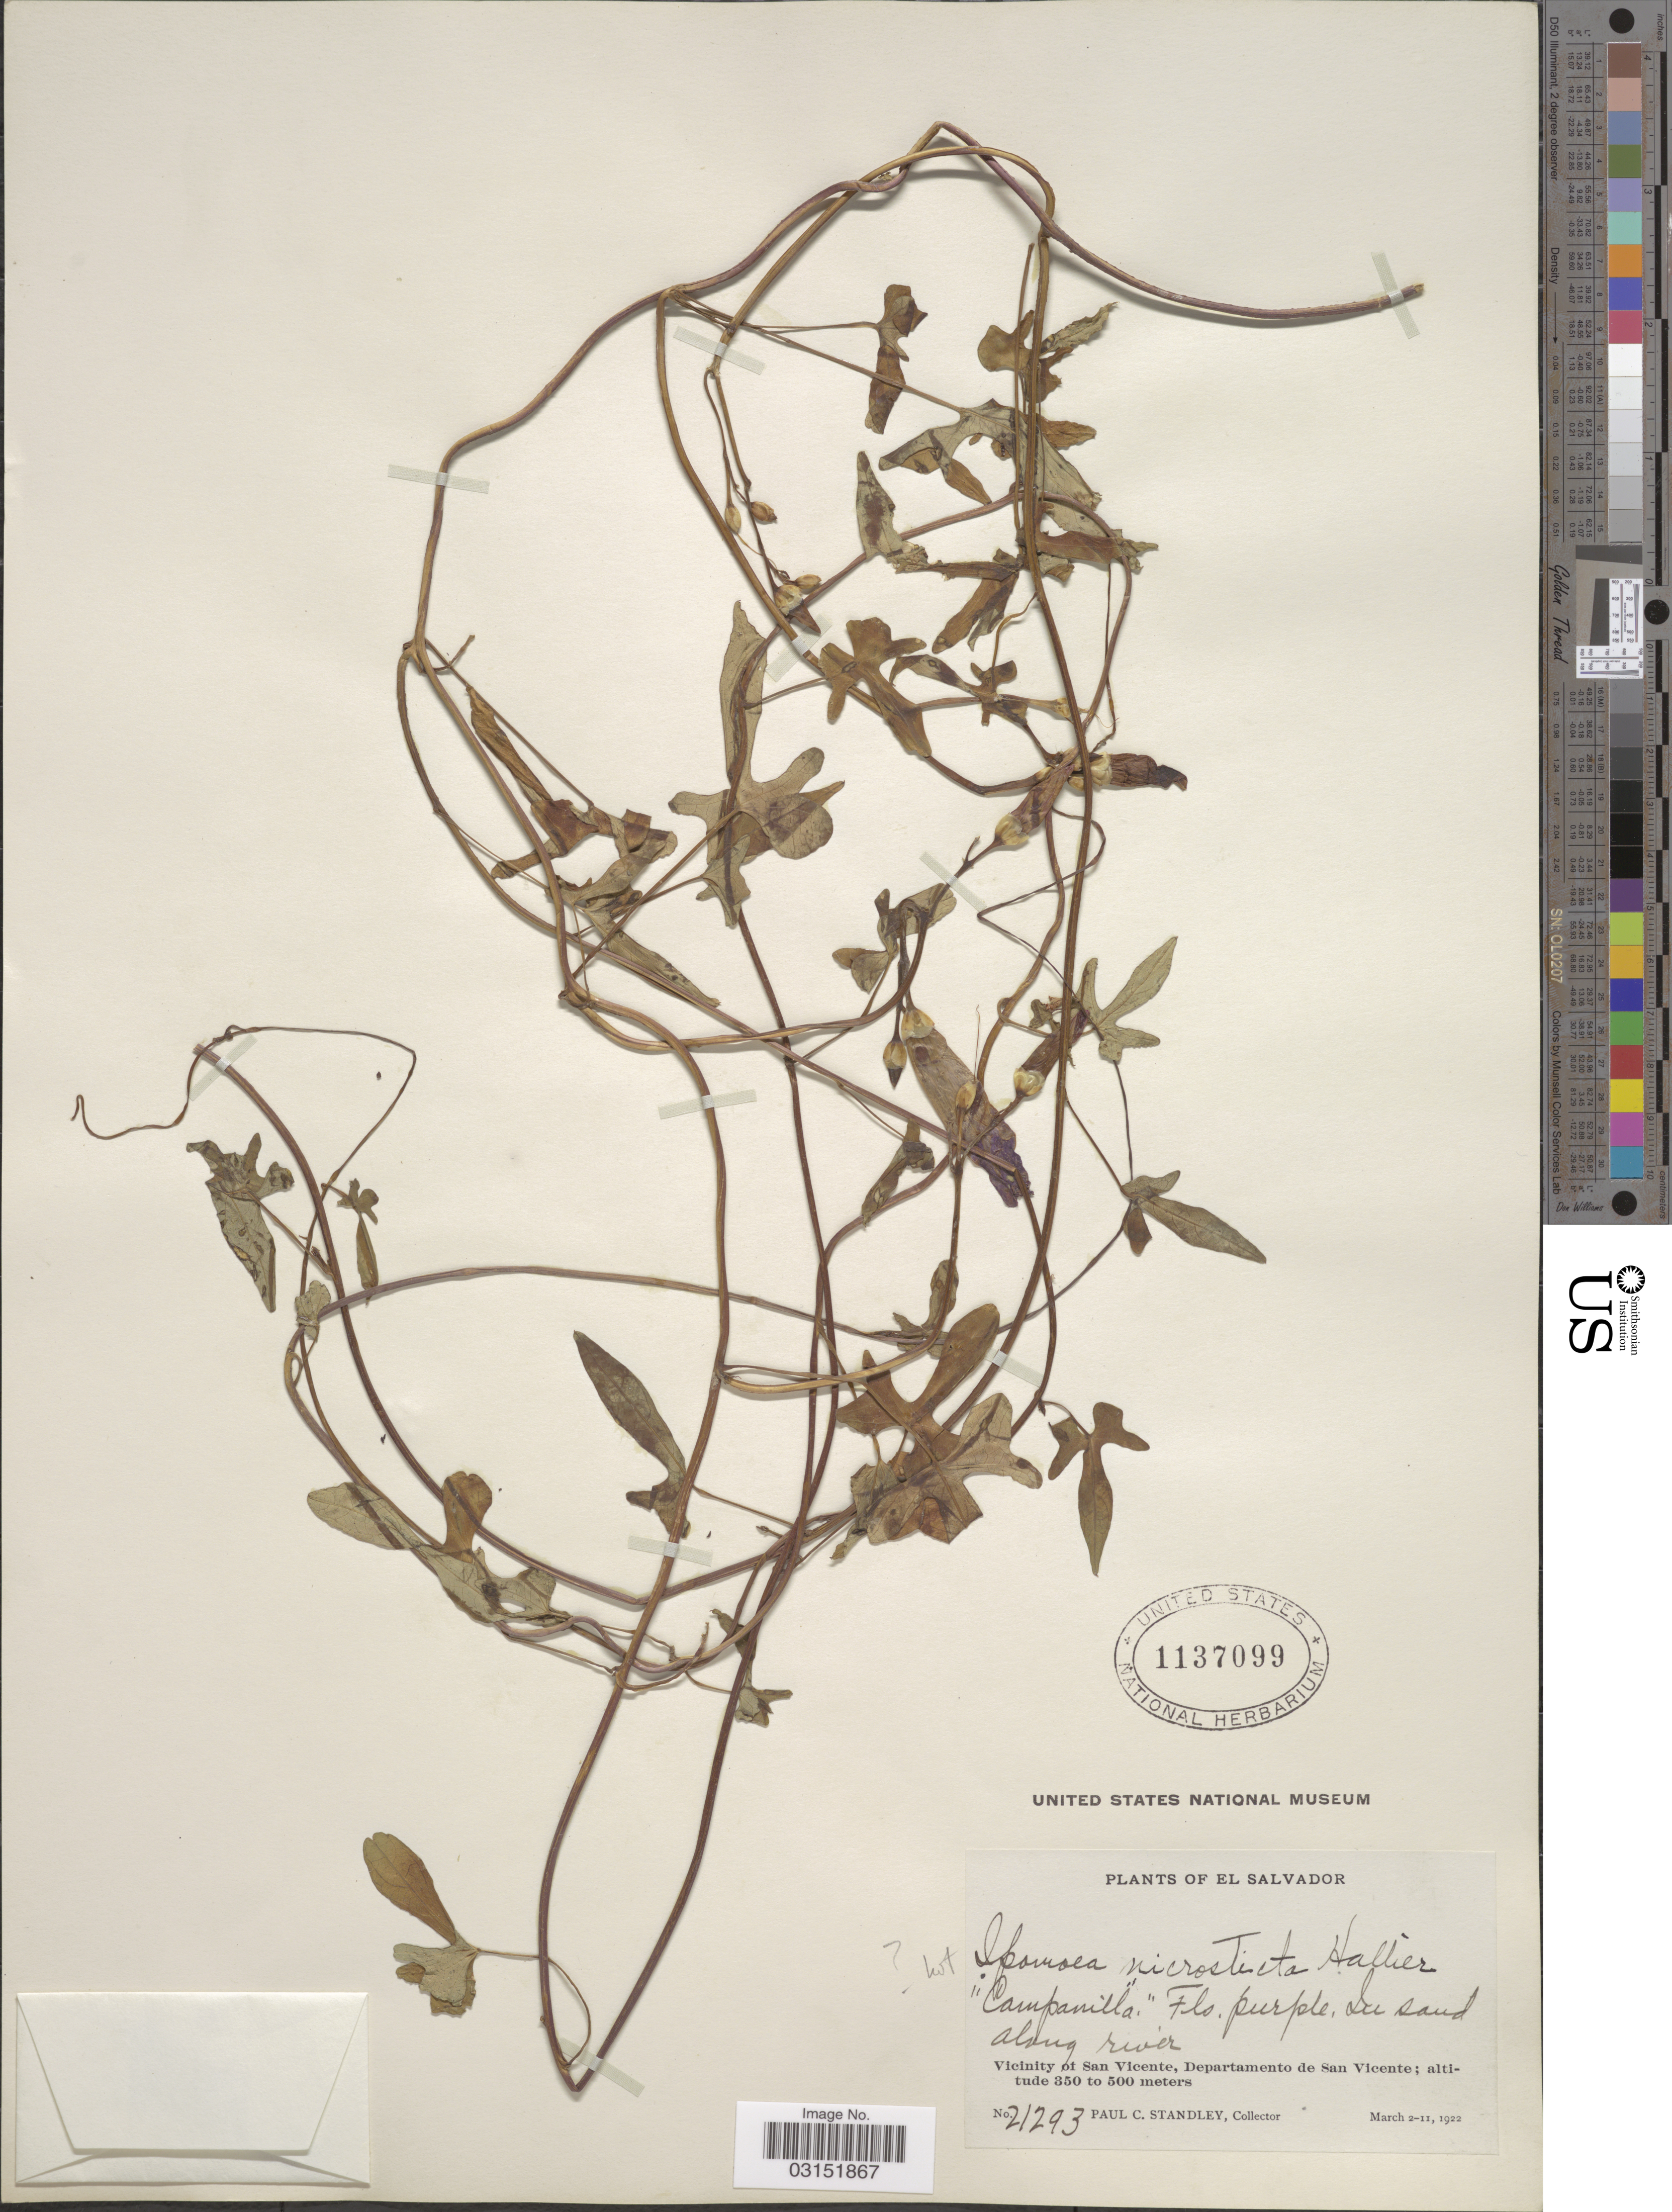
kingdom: Plantae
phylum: Tracheophyta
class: Magnoliopsida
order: Solanales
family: Convolvulaceae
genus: Ipomoea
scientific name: Ipomoea wilsonii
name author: House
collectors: P. C. Standley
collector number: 21293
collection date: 1922-03-02/1922-03-11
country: El Salvador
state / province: San Vincente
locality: Vicinity of San Vicente, Departamento de San Vicente.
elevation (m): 350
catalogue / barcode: US 1137099